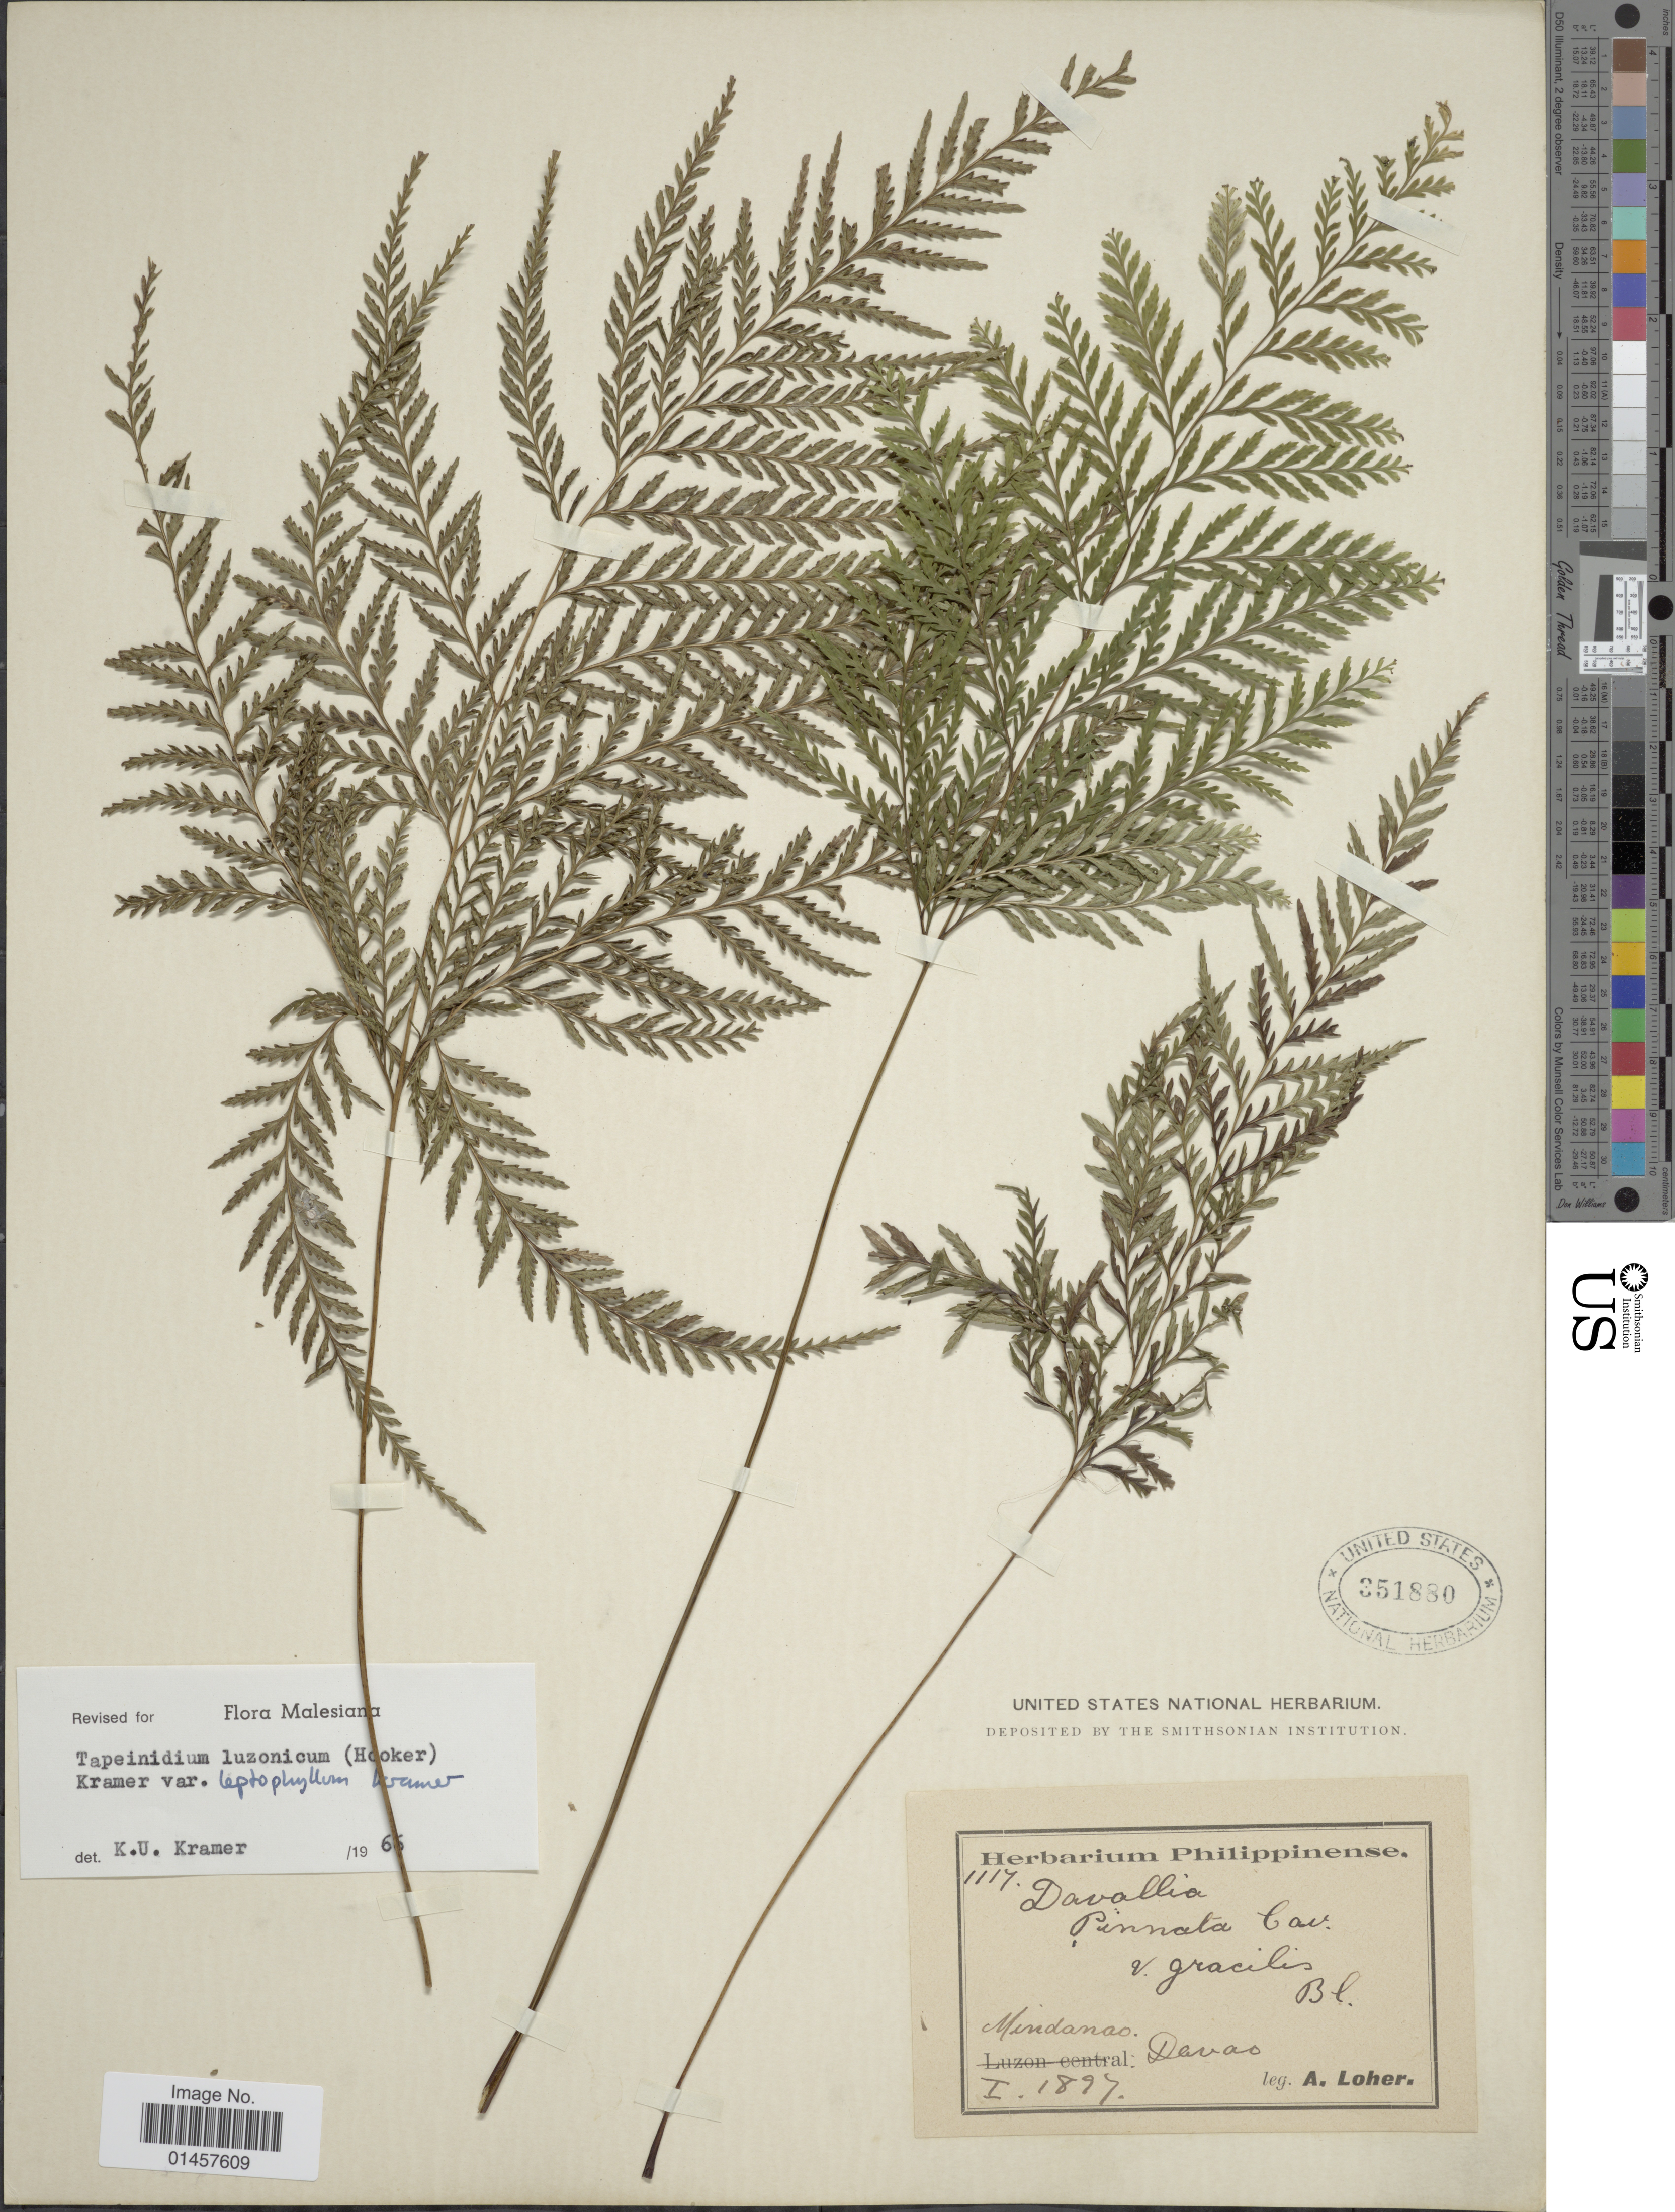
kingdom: Plantae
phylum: Tracheophyta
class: Polypodiopsida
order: Polypodiales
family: Lindsaeaceae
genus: Tapeinidium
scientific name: Tapeinidium luzonicum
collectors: A. Loher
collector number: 1117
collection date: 1897-01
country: Philippines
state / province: Davao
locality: Mindanao, Davao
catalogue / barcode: US 351880